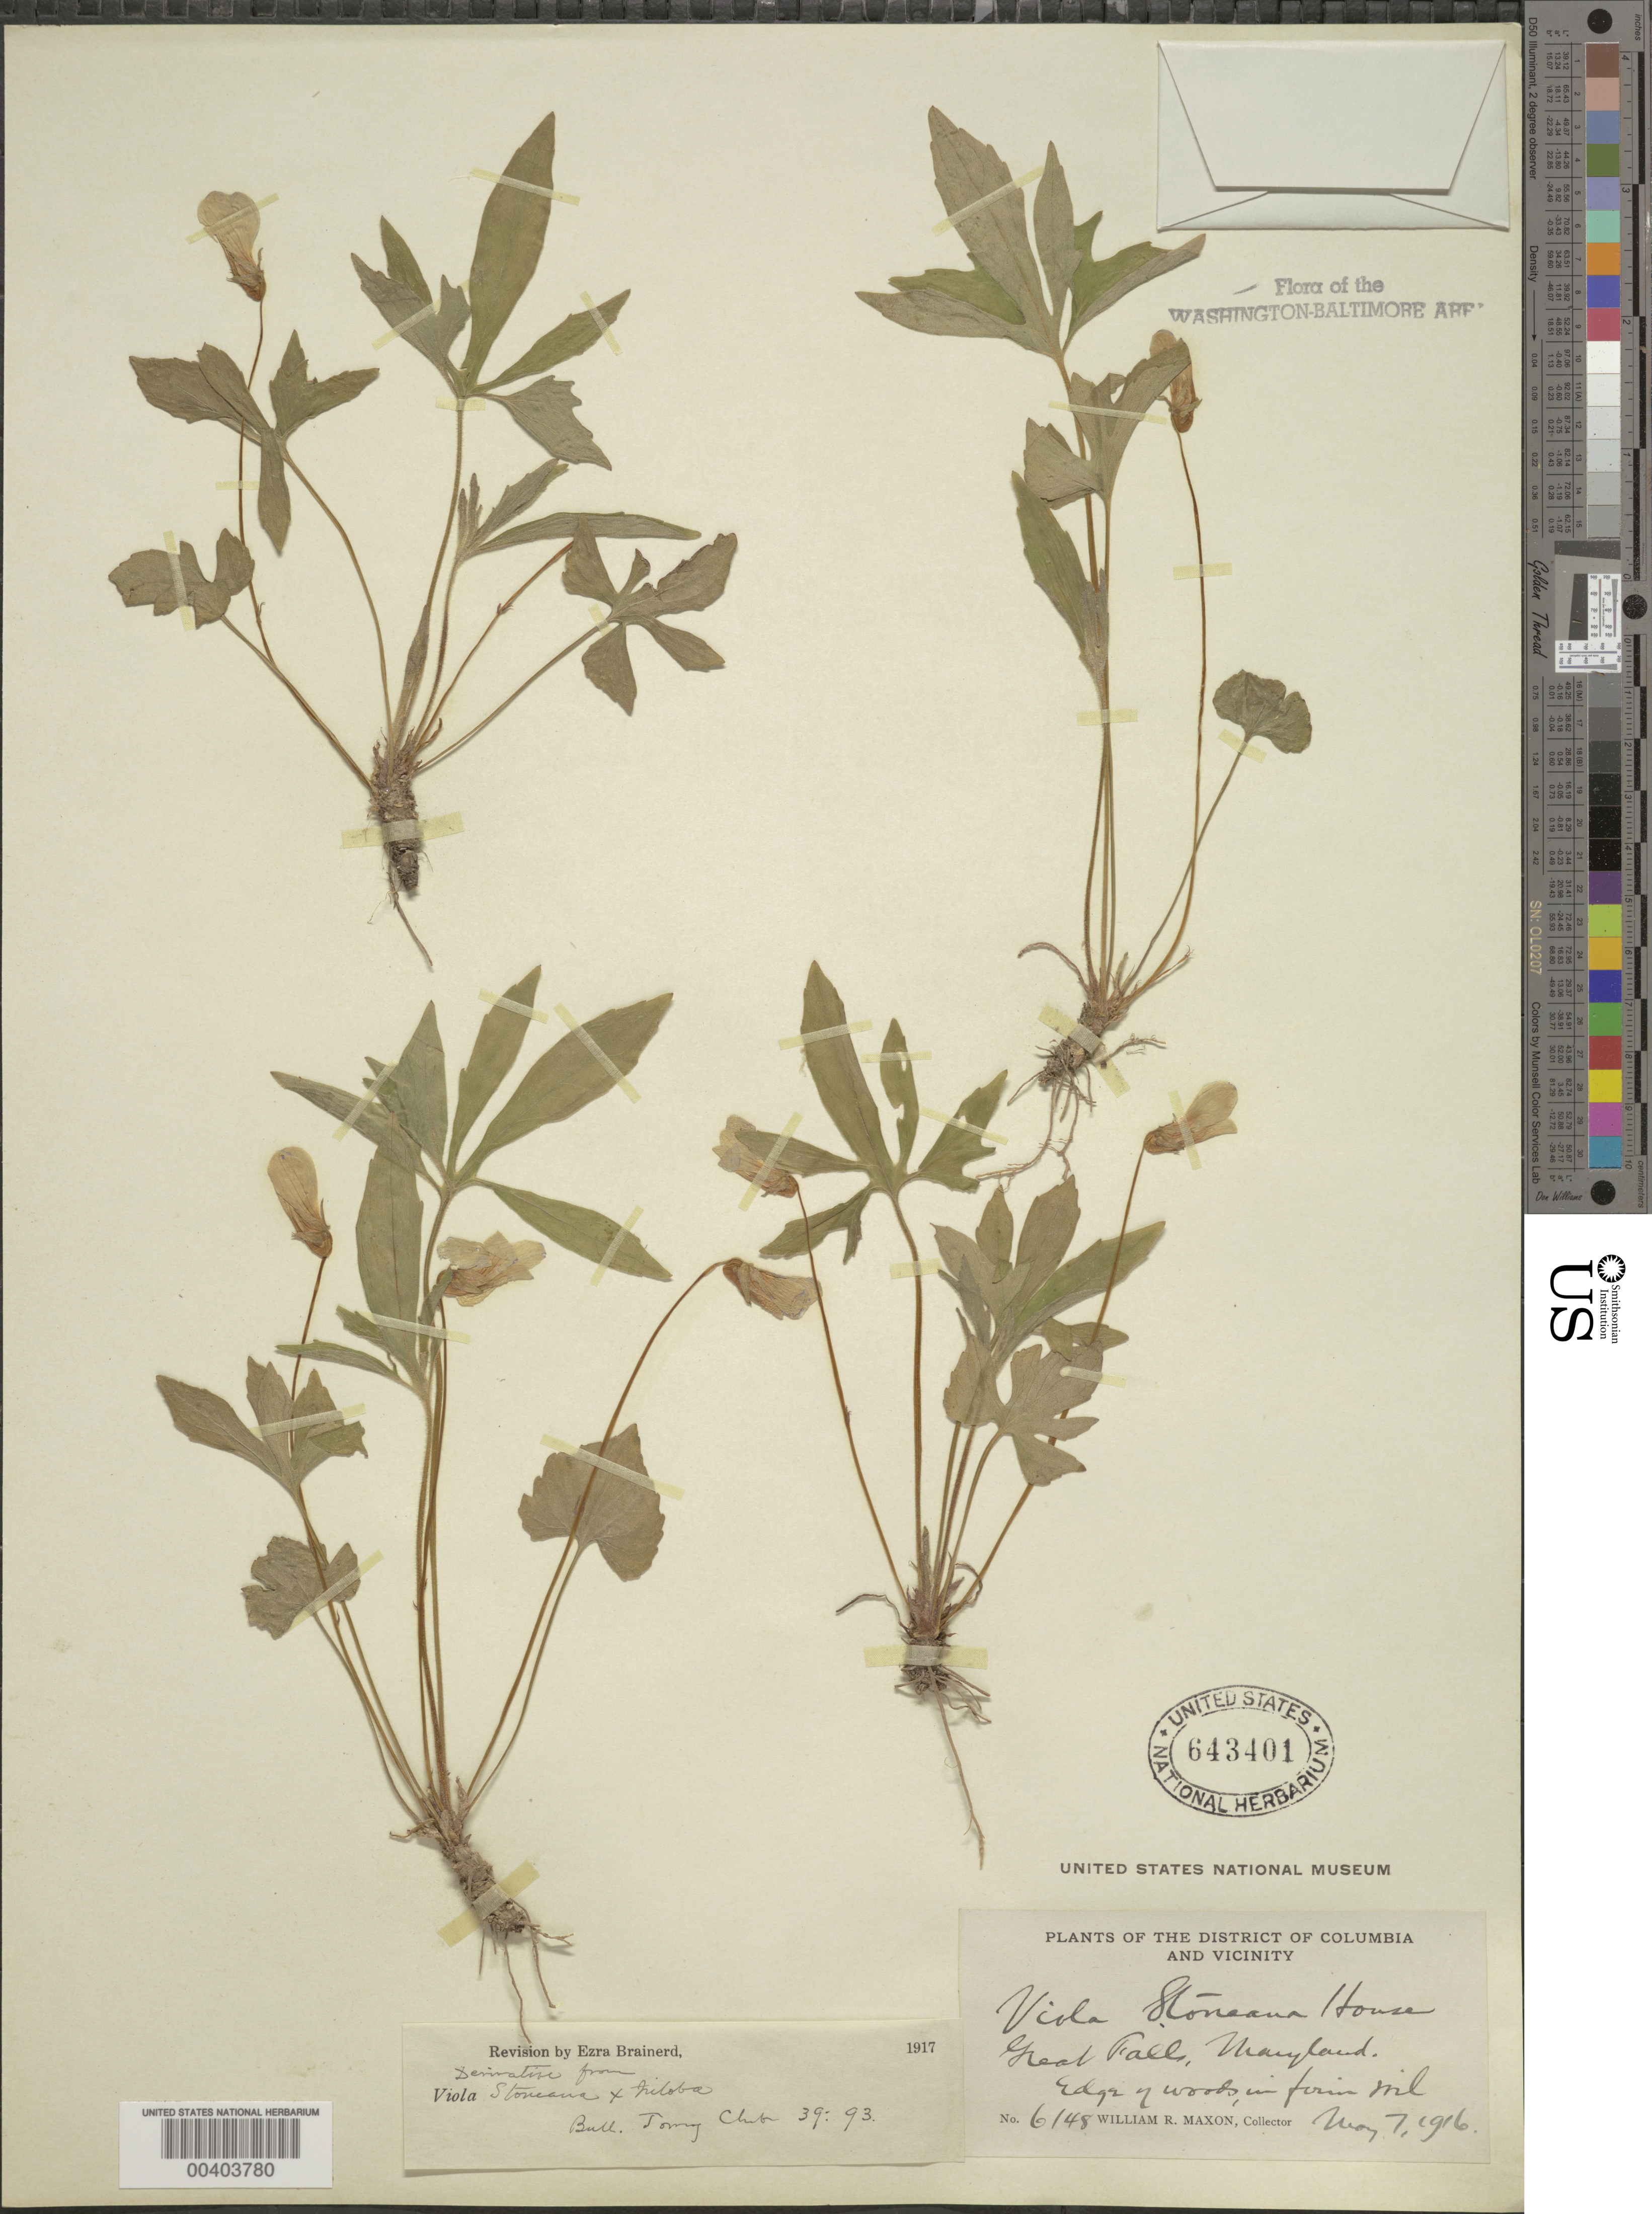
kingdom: Plantae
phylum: Tracheophyta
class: Magnoliopsida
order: Malpighiales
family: Violaceae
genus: Viola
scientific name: Viola palmata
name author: L.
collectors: W. R. Maxon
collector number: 6148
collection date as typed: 07 May 1916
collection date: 1916-05-07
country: United States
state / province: Maryland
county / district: Montgomery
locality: Great Falls C. & O. Canal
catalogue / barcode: US 643401